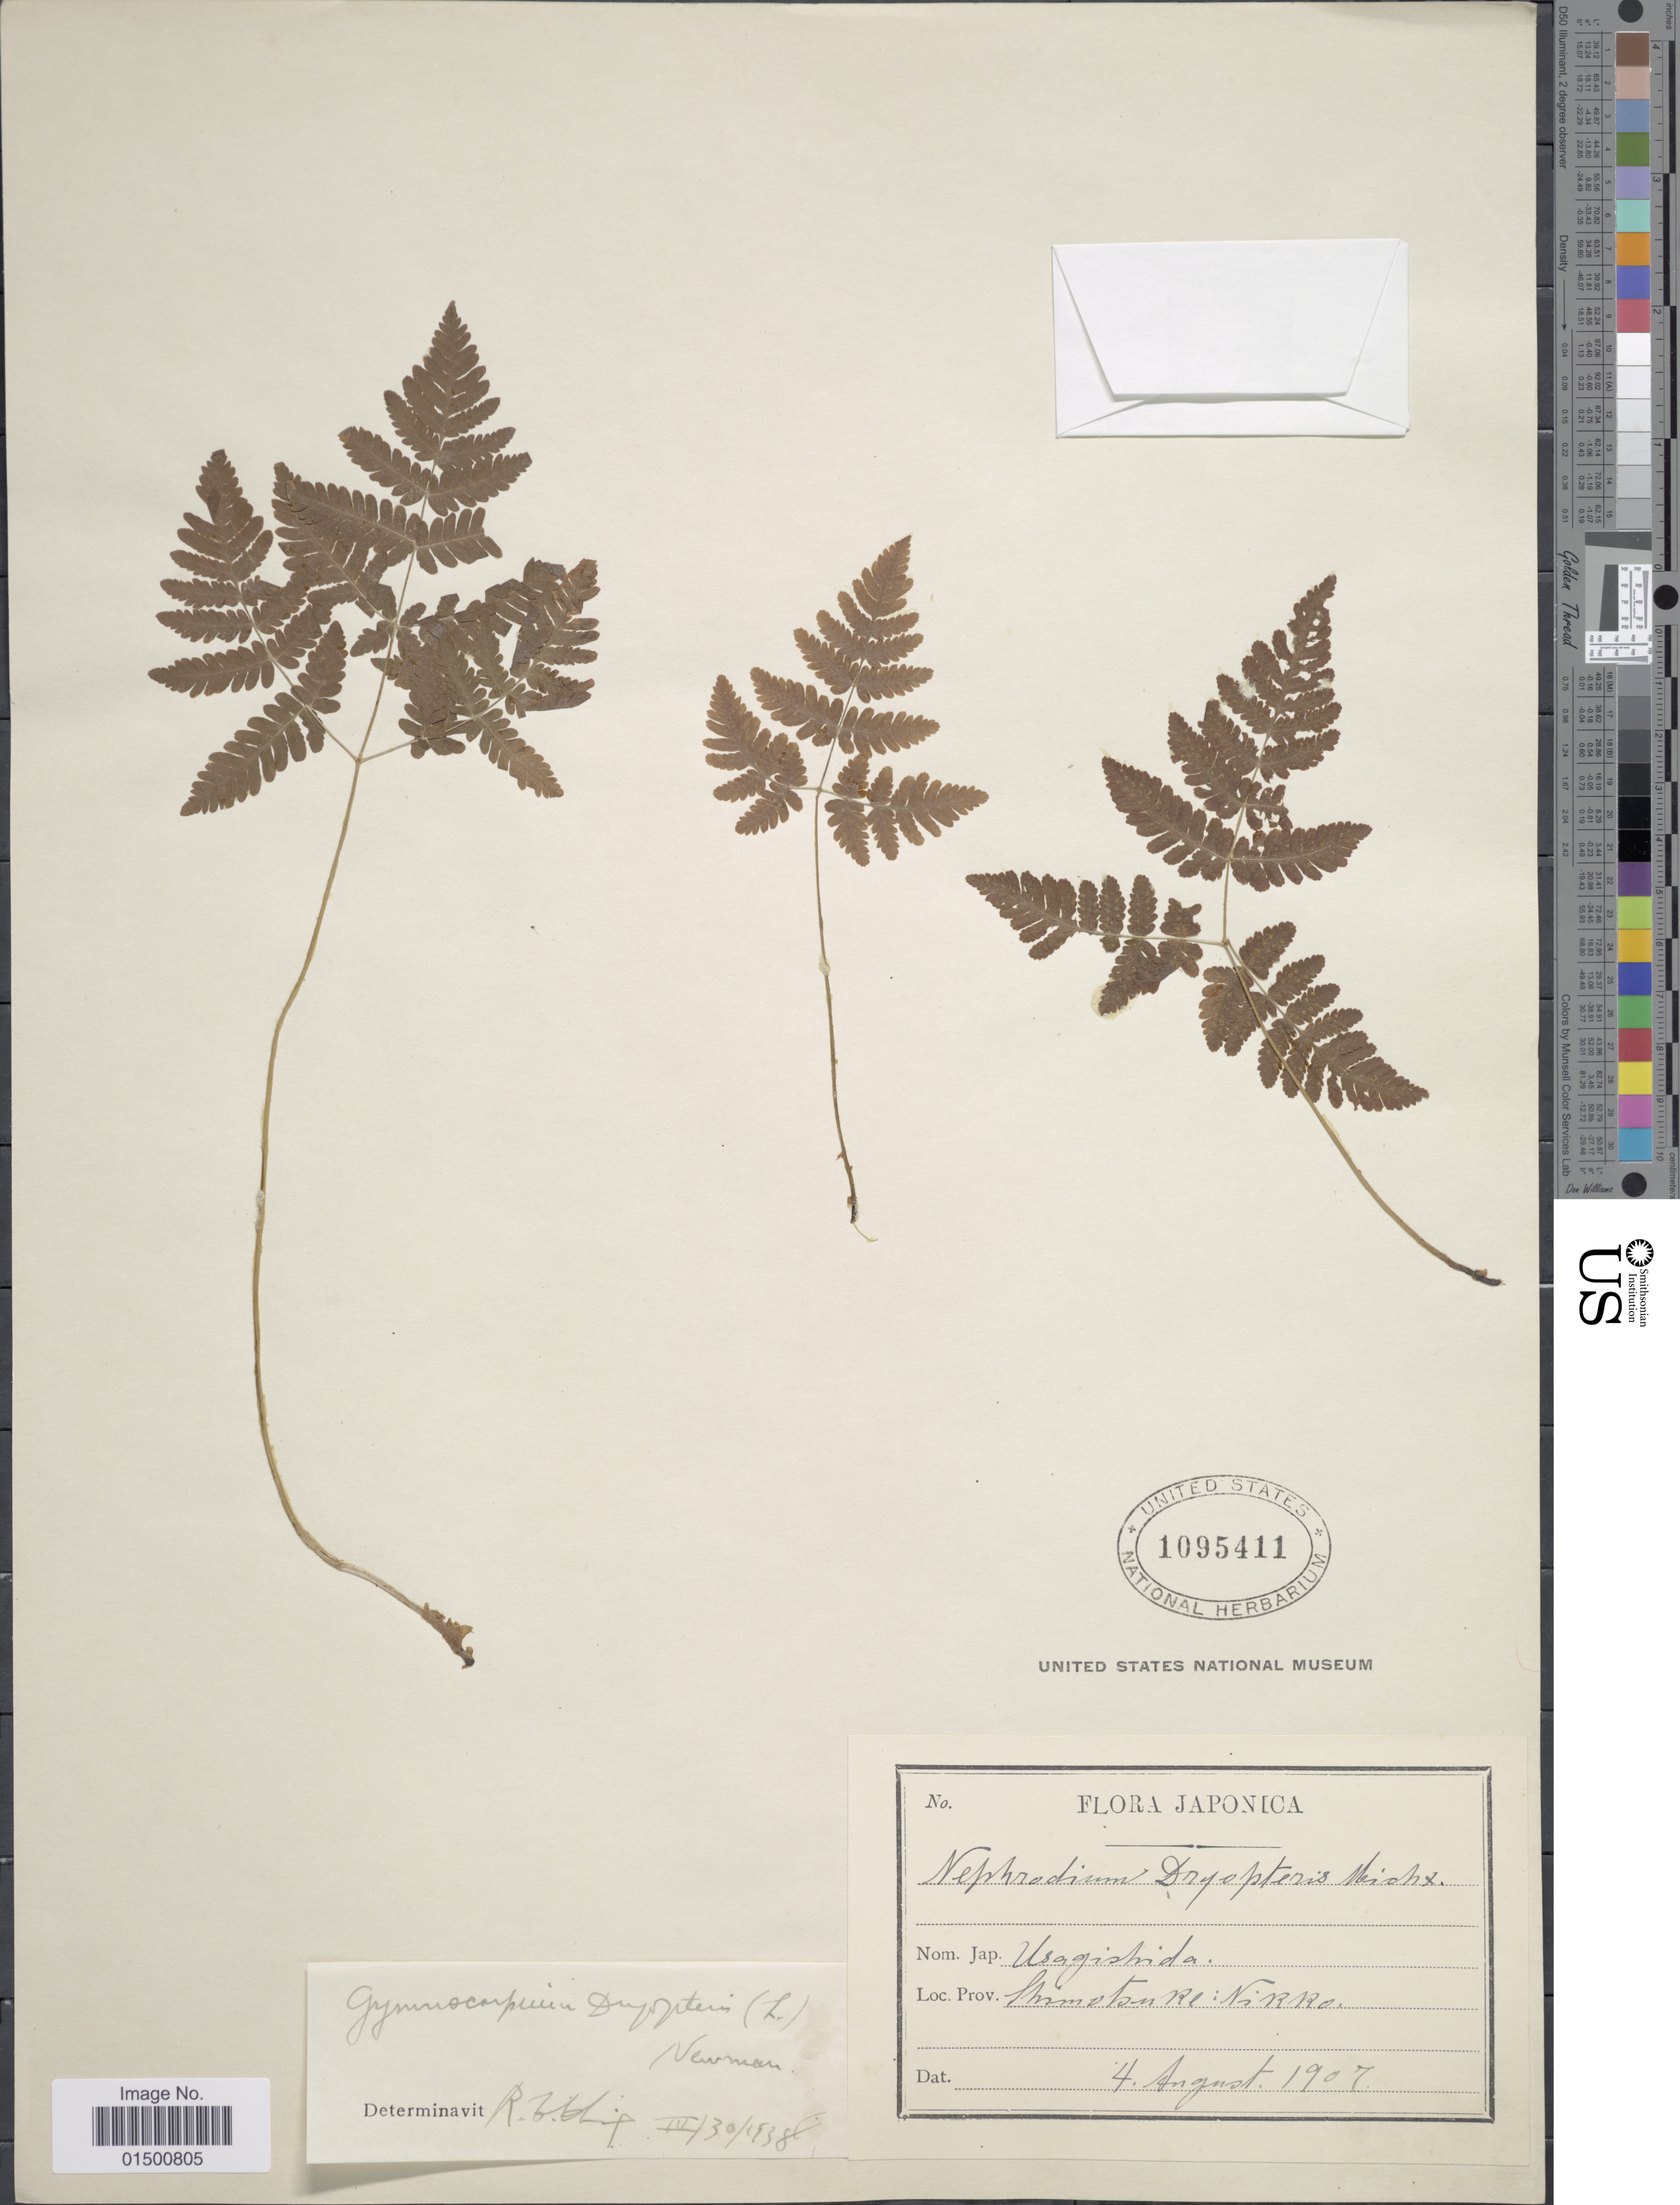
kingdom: Plantae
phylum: Tracheophyta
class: Polypodiopsida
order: Polypodiales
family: Cystopteridaceae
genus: Gymnocarpium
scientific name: Gymnocarpium dryopteris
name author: (L.) Newman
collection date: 1907-08-04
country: Japan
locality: Shimotsuke: Nikko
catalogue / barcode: US 1095411